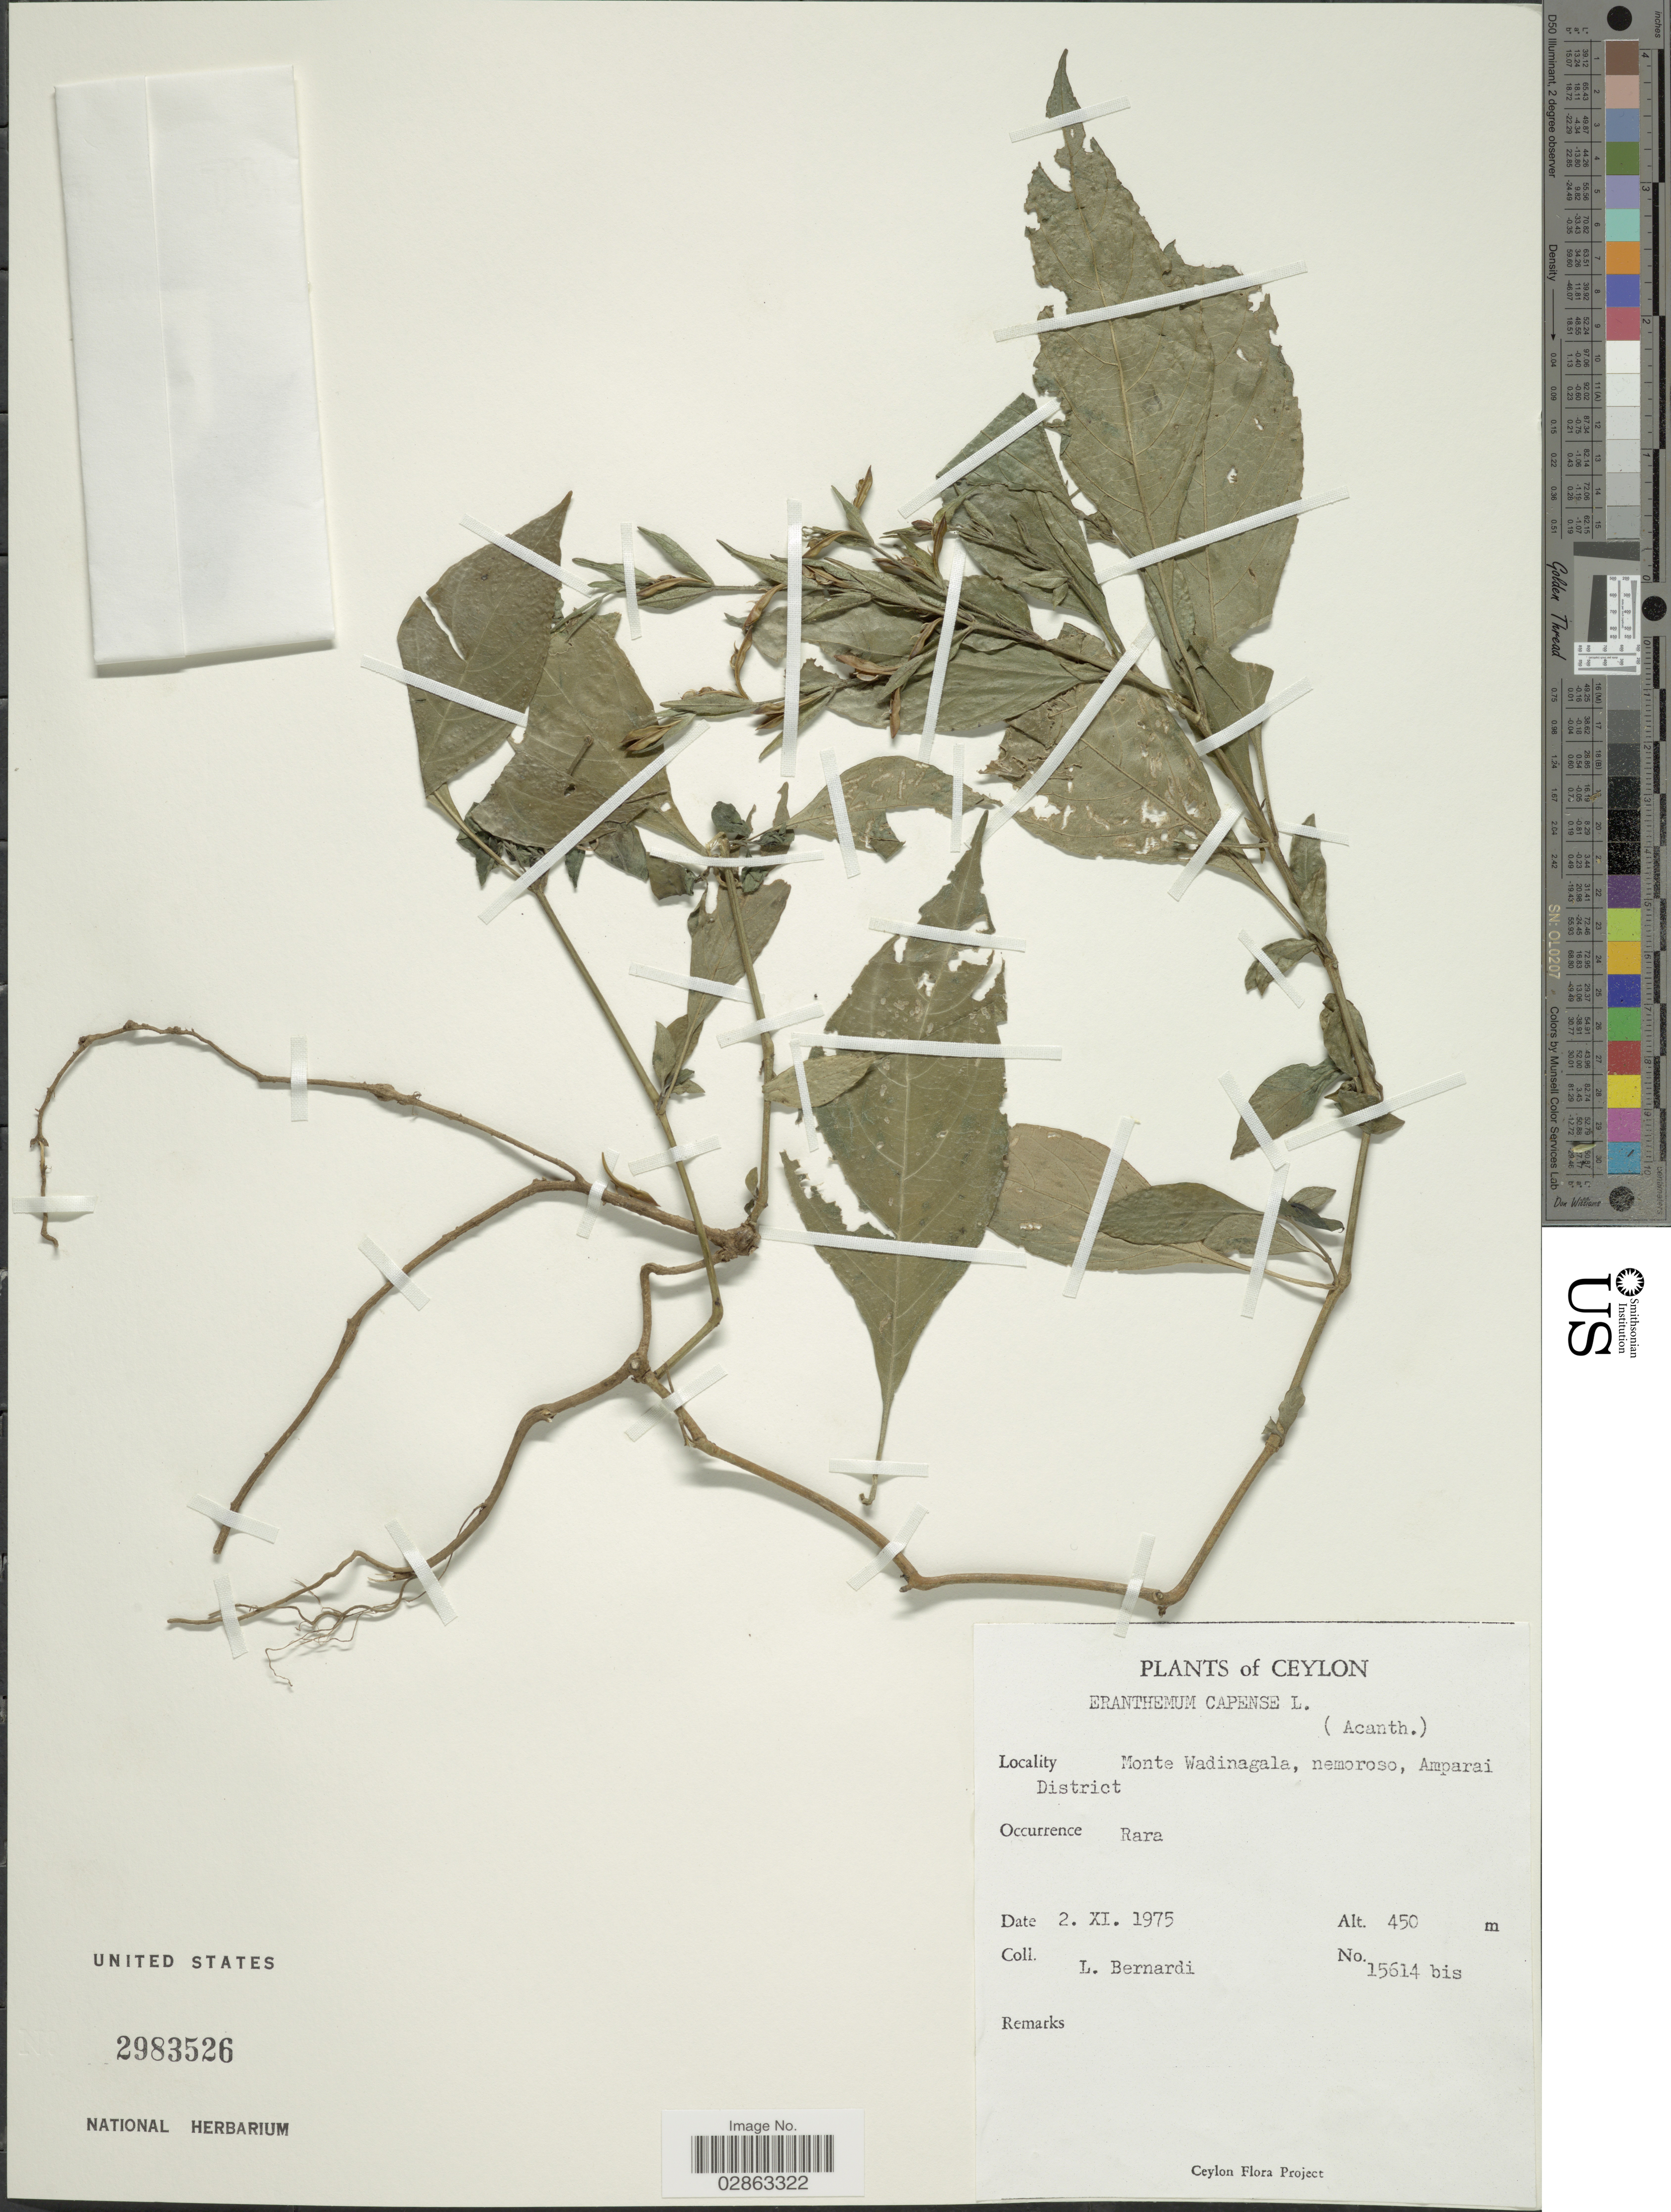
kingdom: Plantae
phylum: Tracheophyta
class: Magnoliopsida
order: Lamiales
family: Acanthaceae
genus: Eranthemum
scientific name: Eranthemum capense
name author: L.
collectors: L. Bernardi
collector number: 15614bis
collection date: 1975-11-02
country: Sri Lanka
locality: Ceylon. Monte Wadinagala, nemoroso, Amparai District.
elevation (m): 450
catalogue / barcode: US 2983526